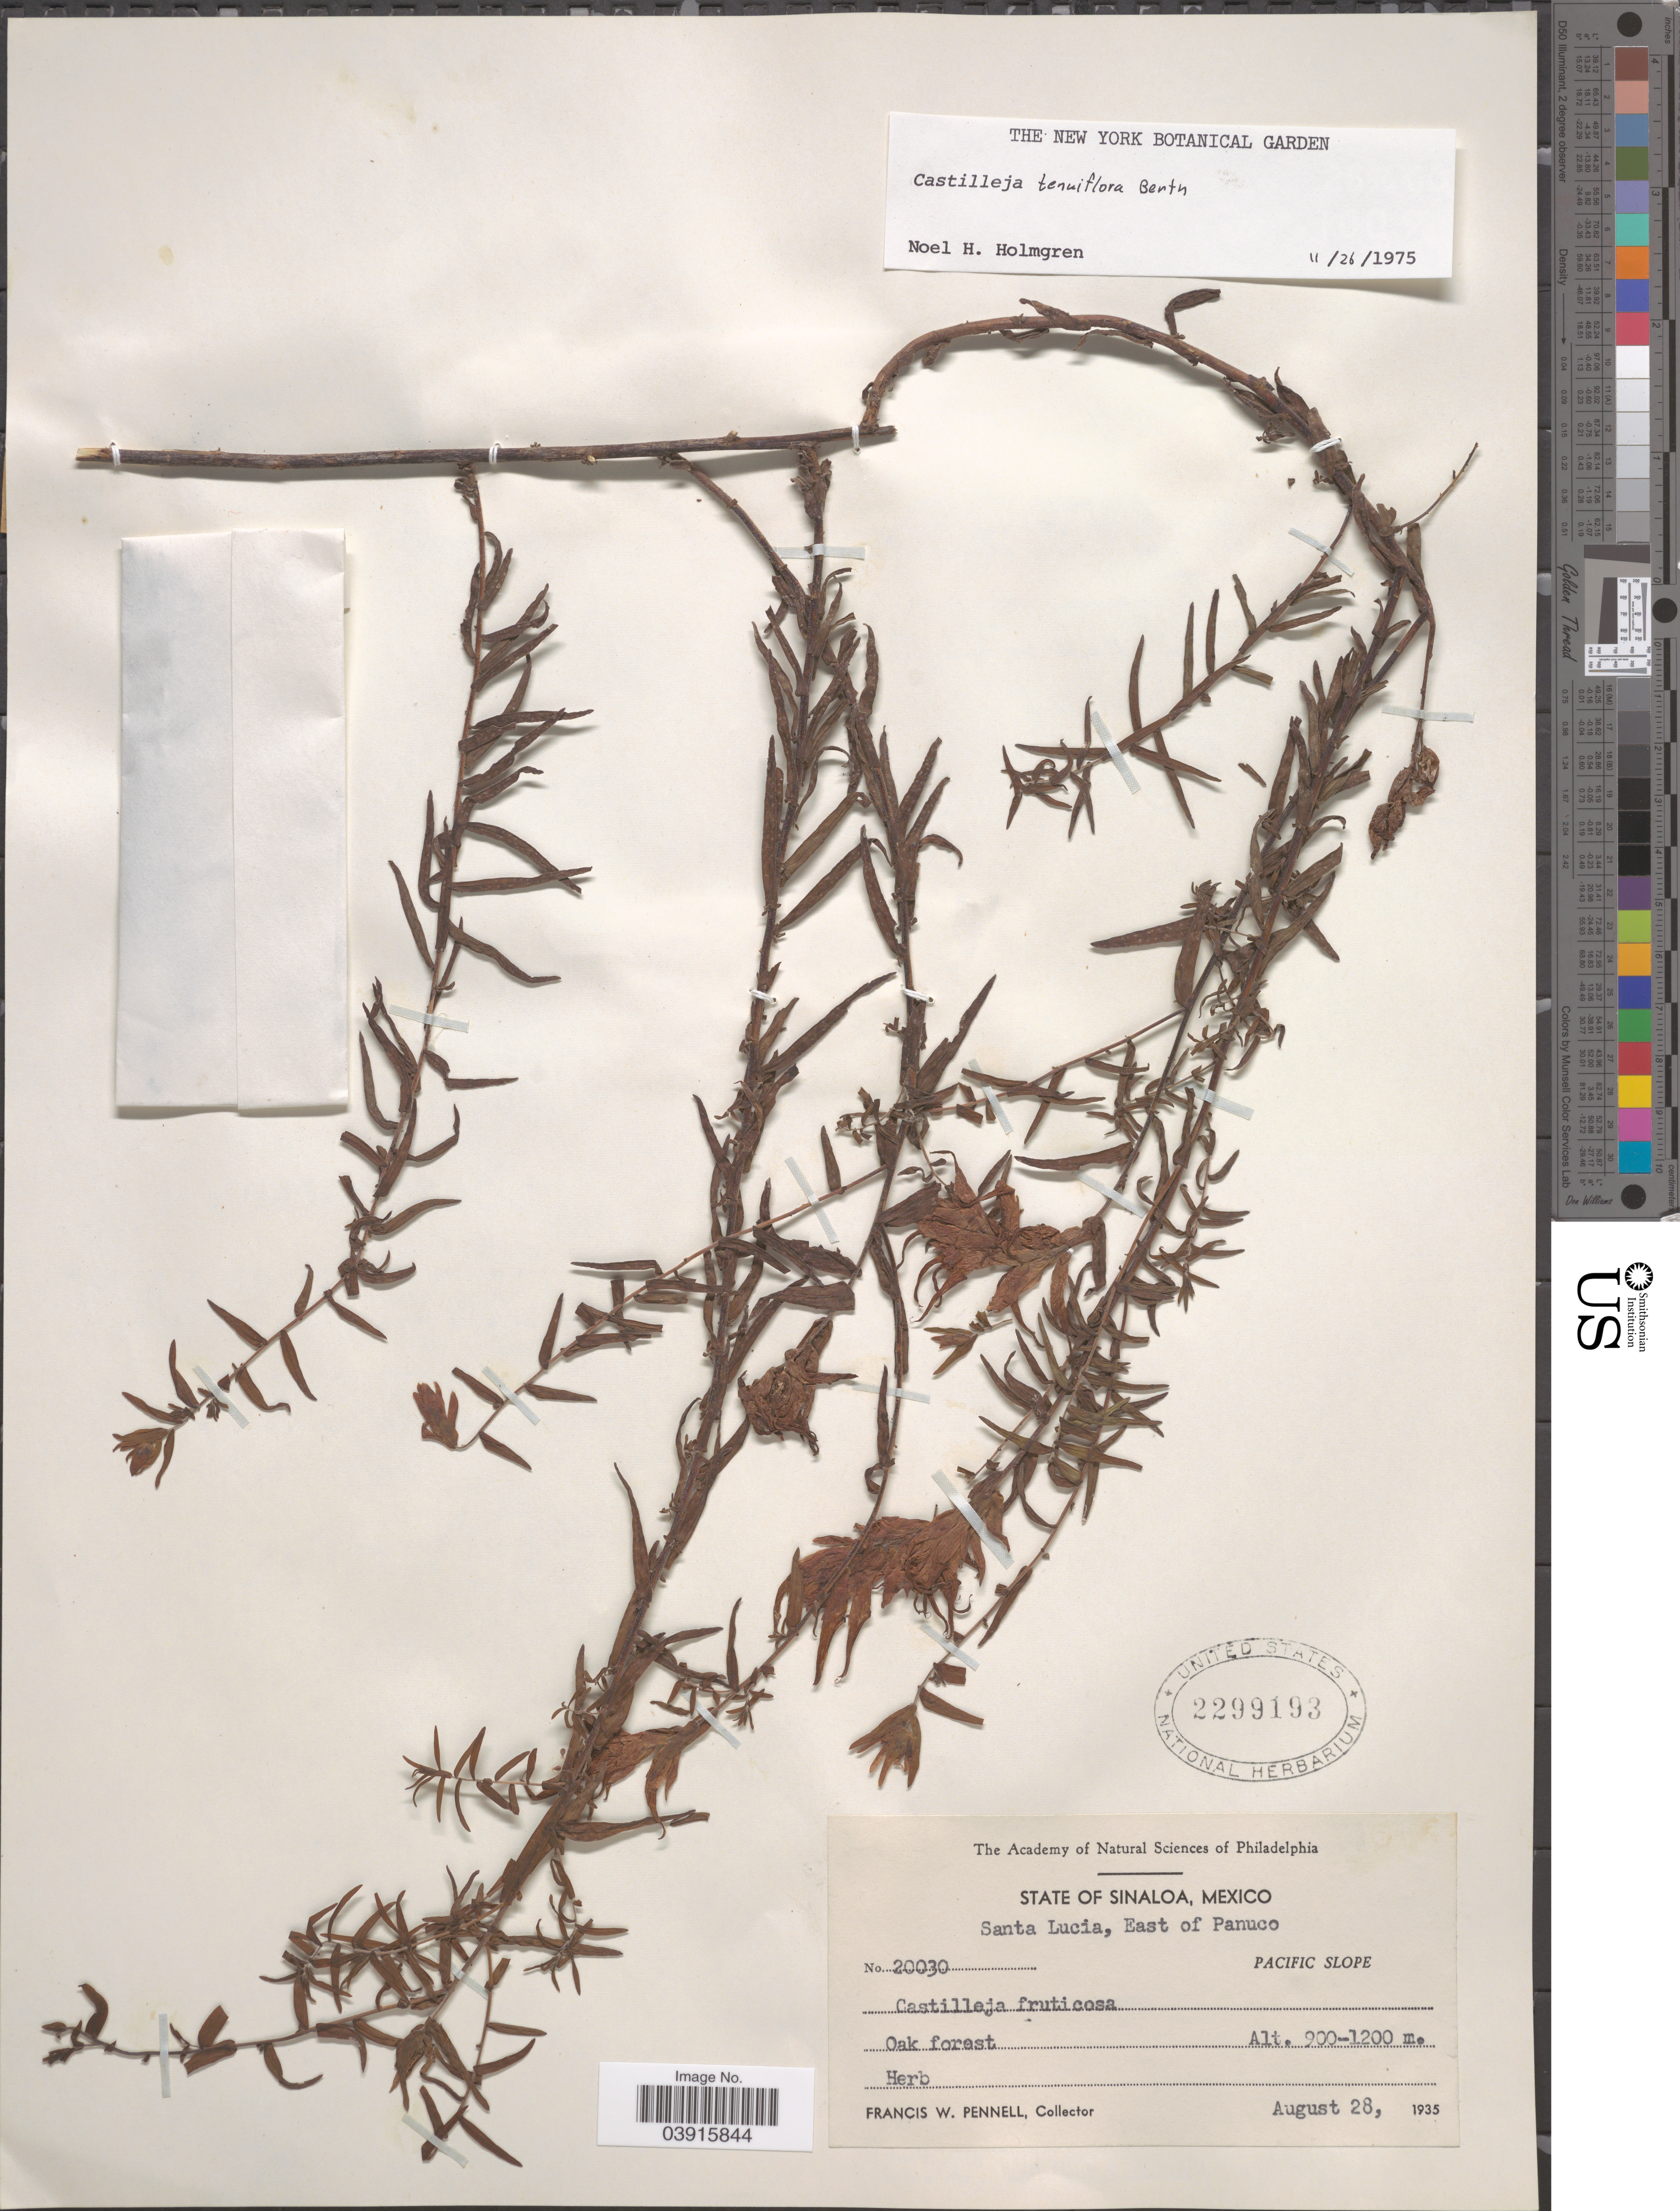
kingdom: Plantae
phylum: Tracheophyta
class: Magnoliopsida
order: Lamiales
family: Orobanchaceae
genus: Castilleja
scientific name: Castilleja tenuiflora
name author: Benth.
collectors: F. W. Pennell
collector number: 20030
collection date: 1935-08-28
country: Mexico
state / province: Sinaloa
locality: Santa Lucia, East of Panuco. Pacific Slope.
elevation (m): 900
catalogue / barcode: US 2299193